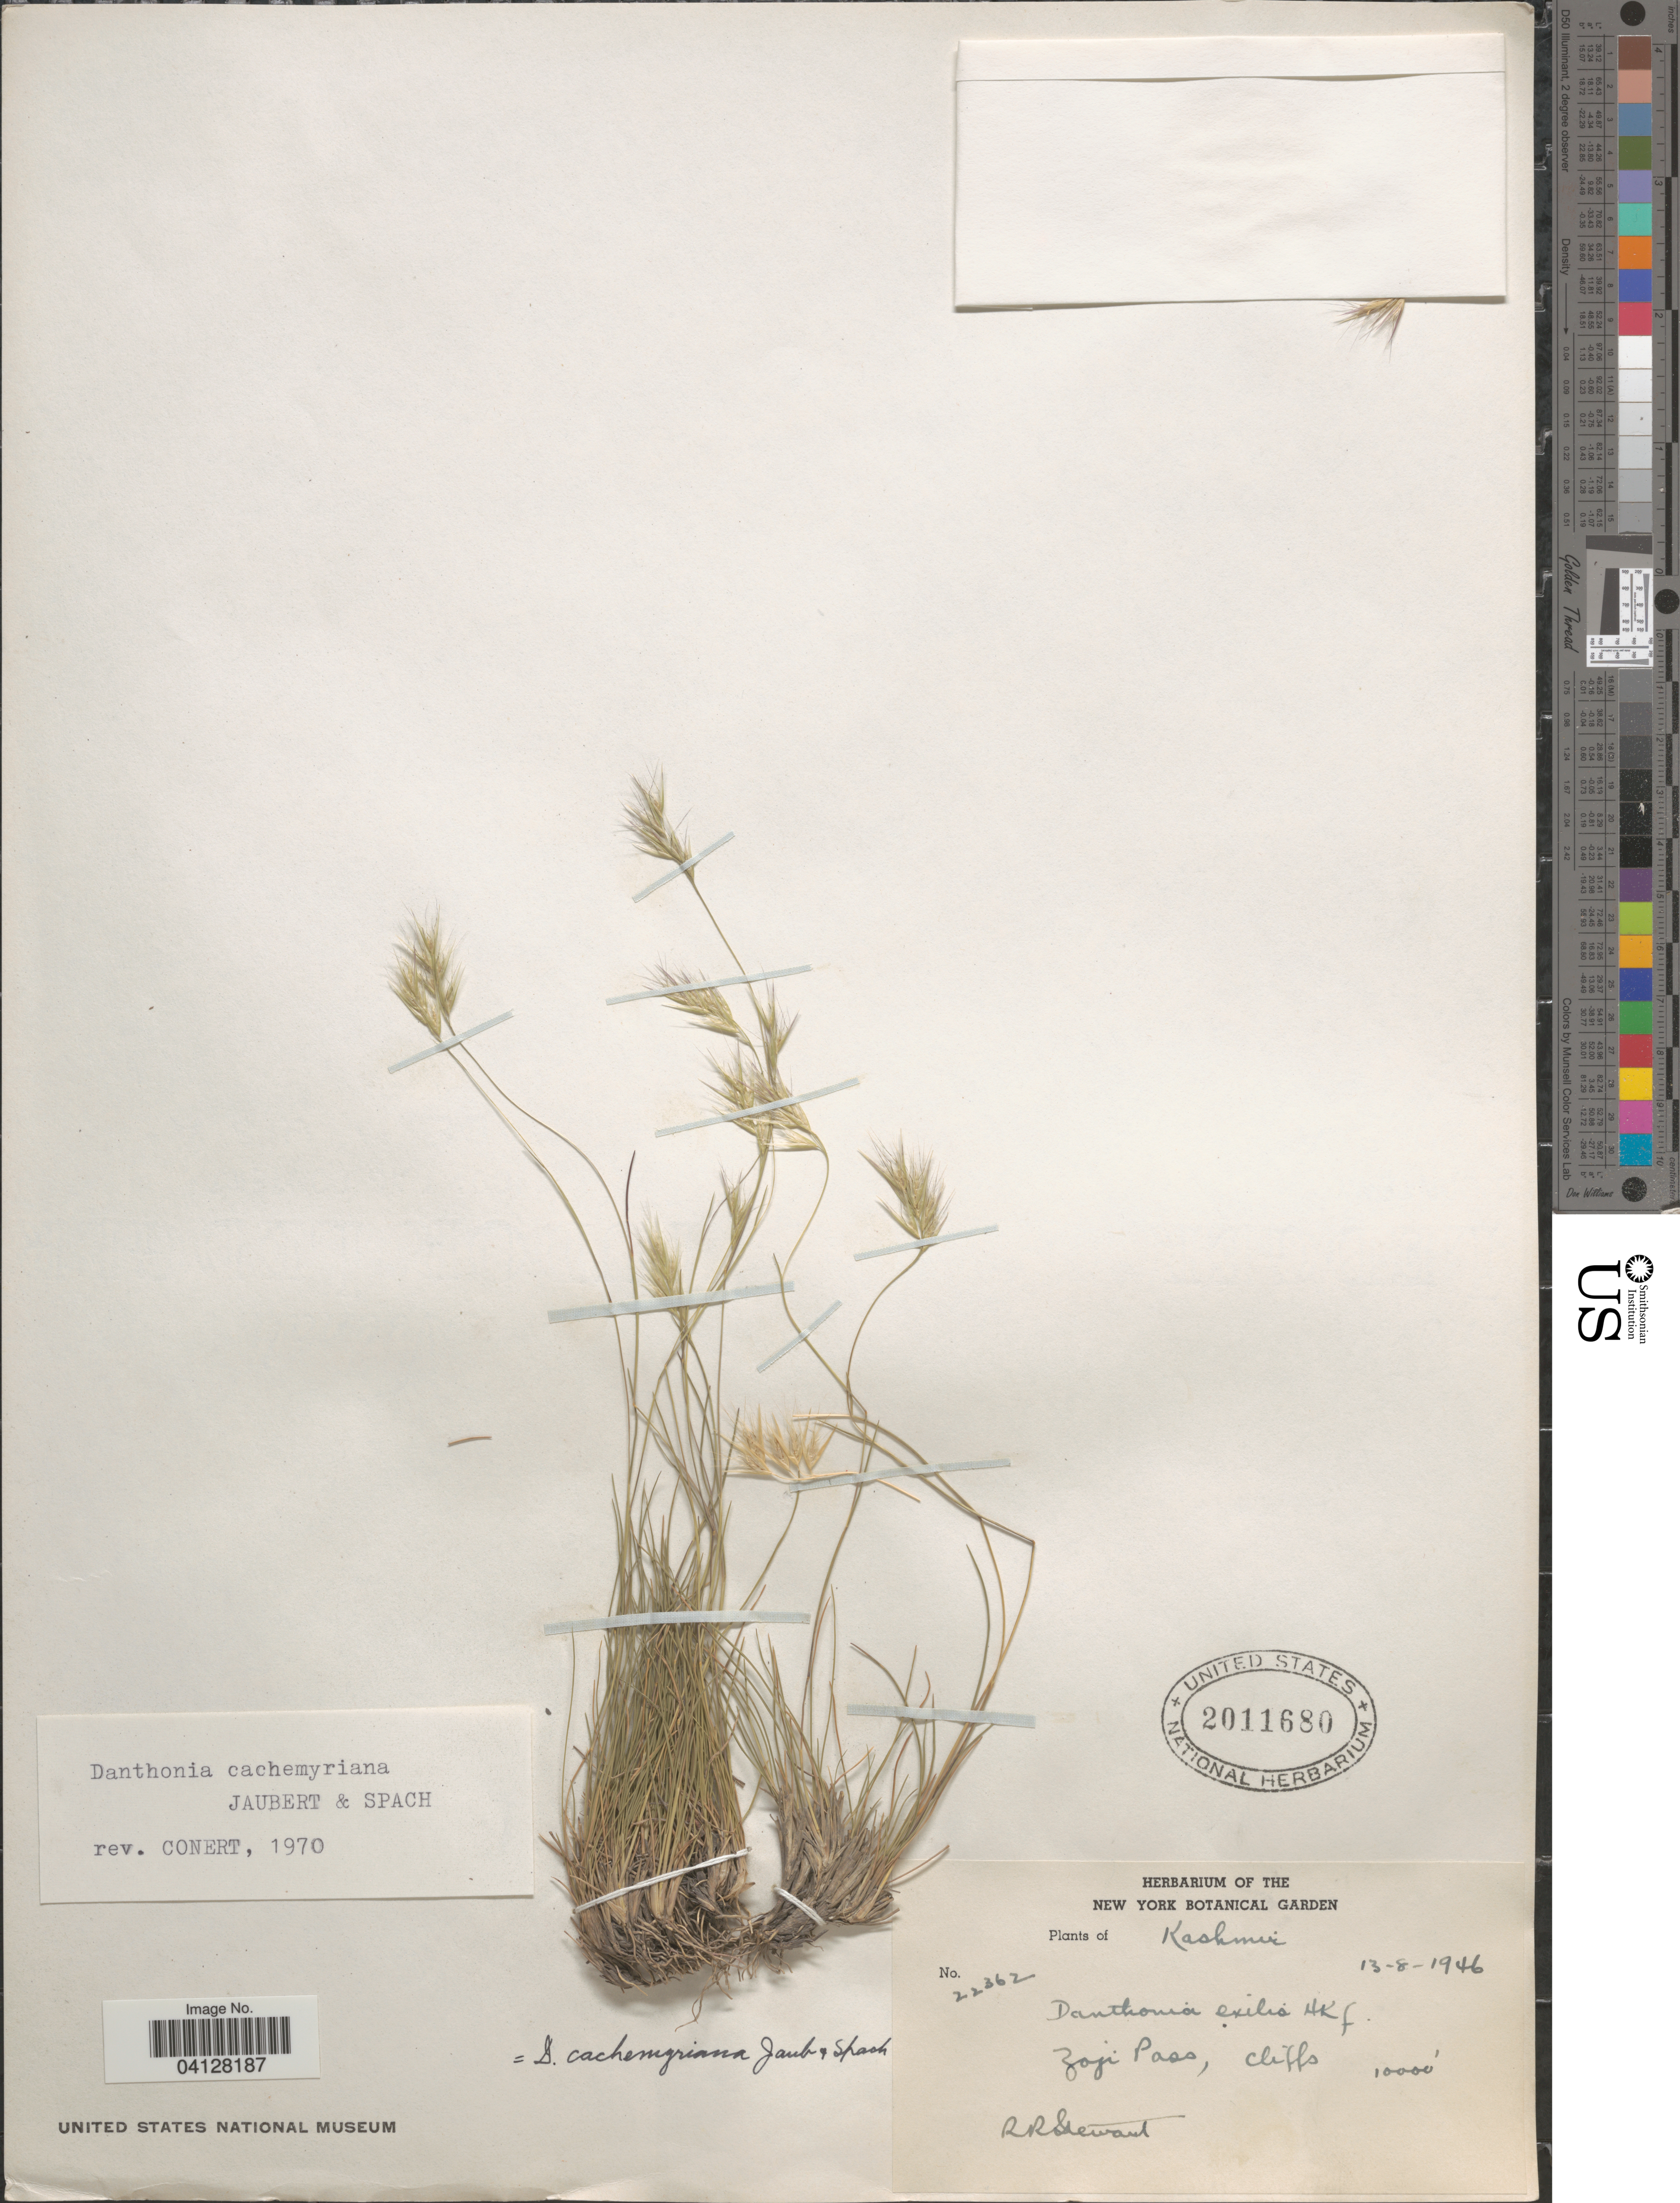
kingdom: Plantae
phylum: Tracheophyta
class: Liliopsida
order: Poales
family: Poaceae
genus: Danthonia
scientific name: Danthonia cachemyriana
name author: Jaub. & Spach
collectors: R. Stewart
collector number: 22362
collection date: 1946-08-13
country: India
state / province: Jammu and Kashmir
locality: Kashmir. Zoji Pass, cliffs.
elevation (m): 3048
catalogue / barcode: US 2011680